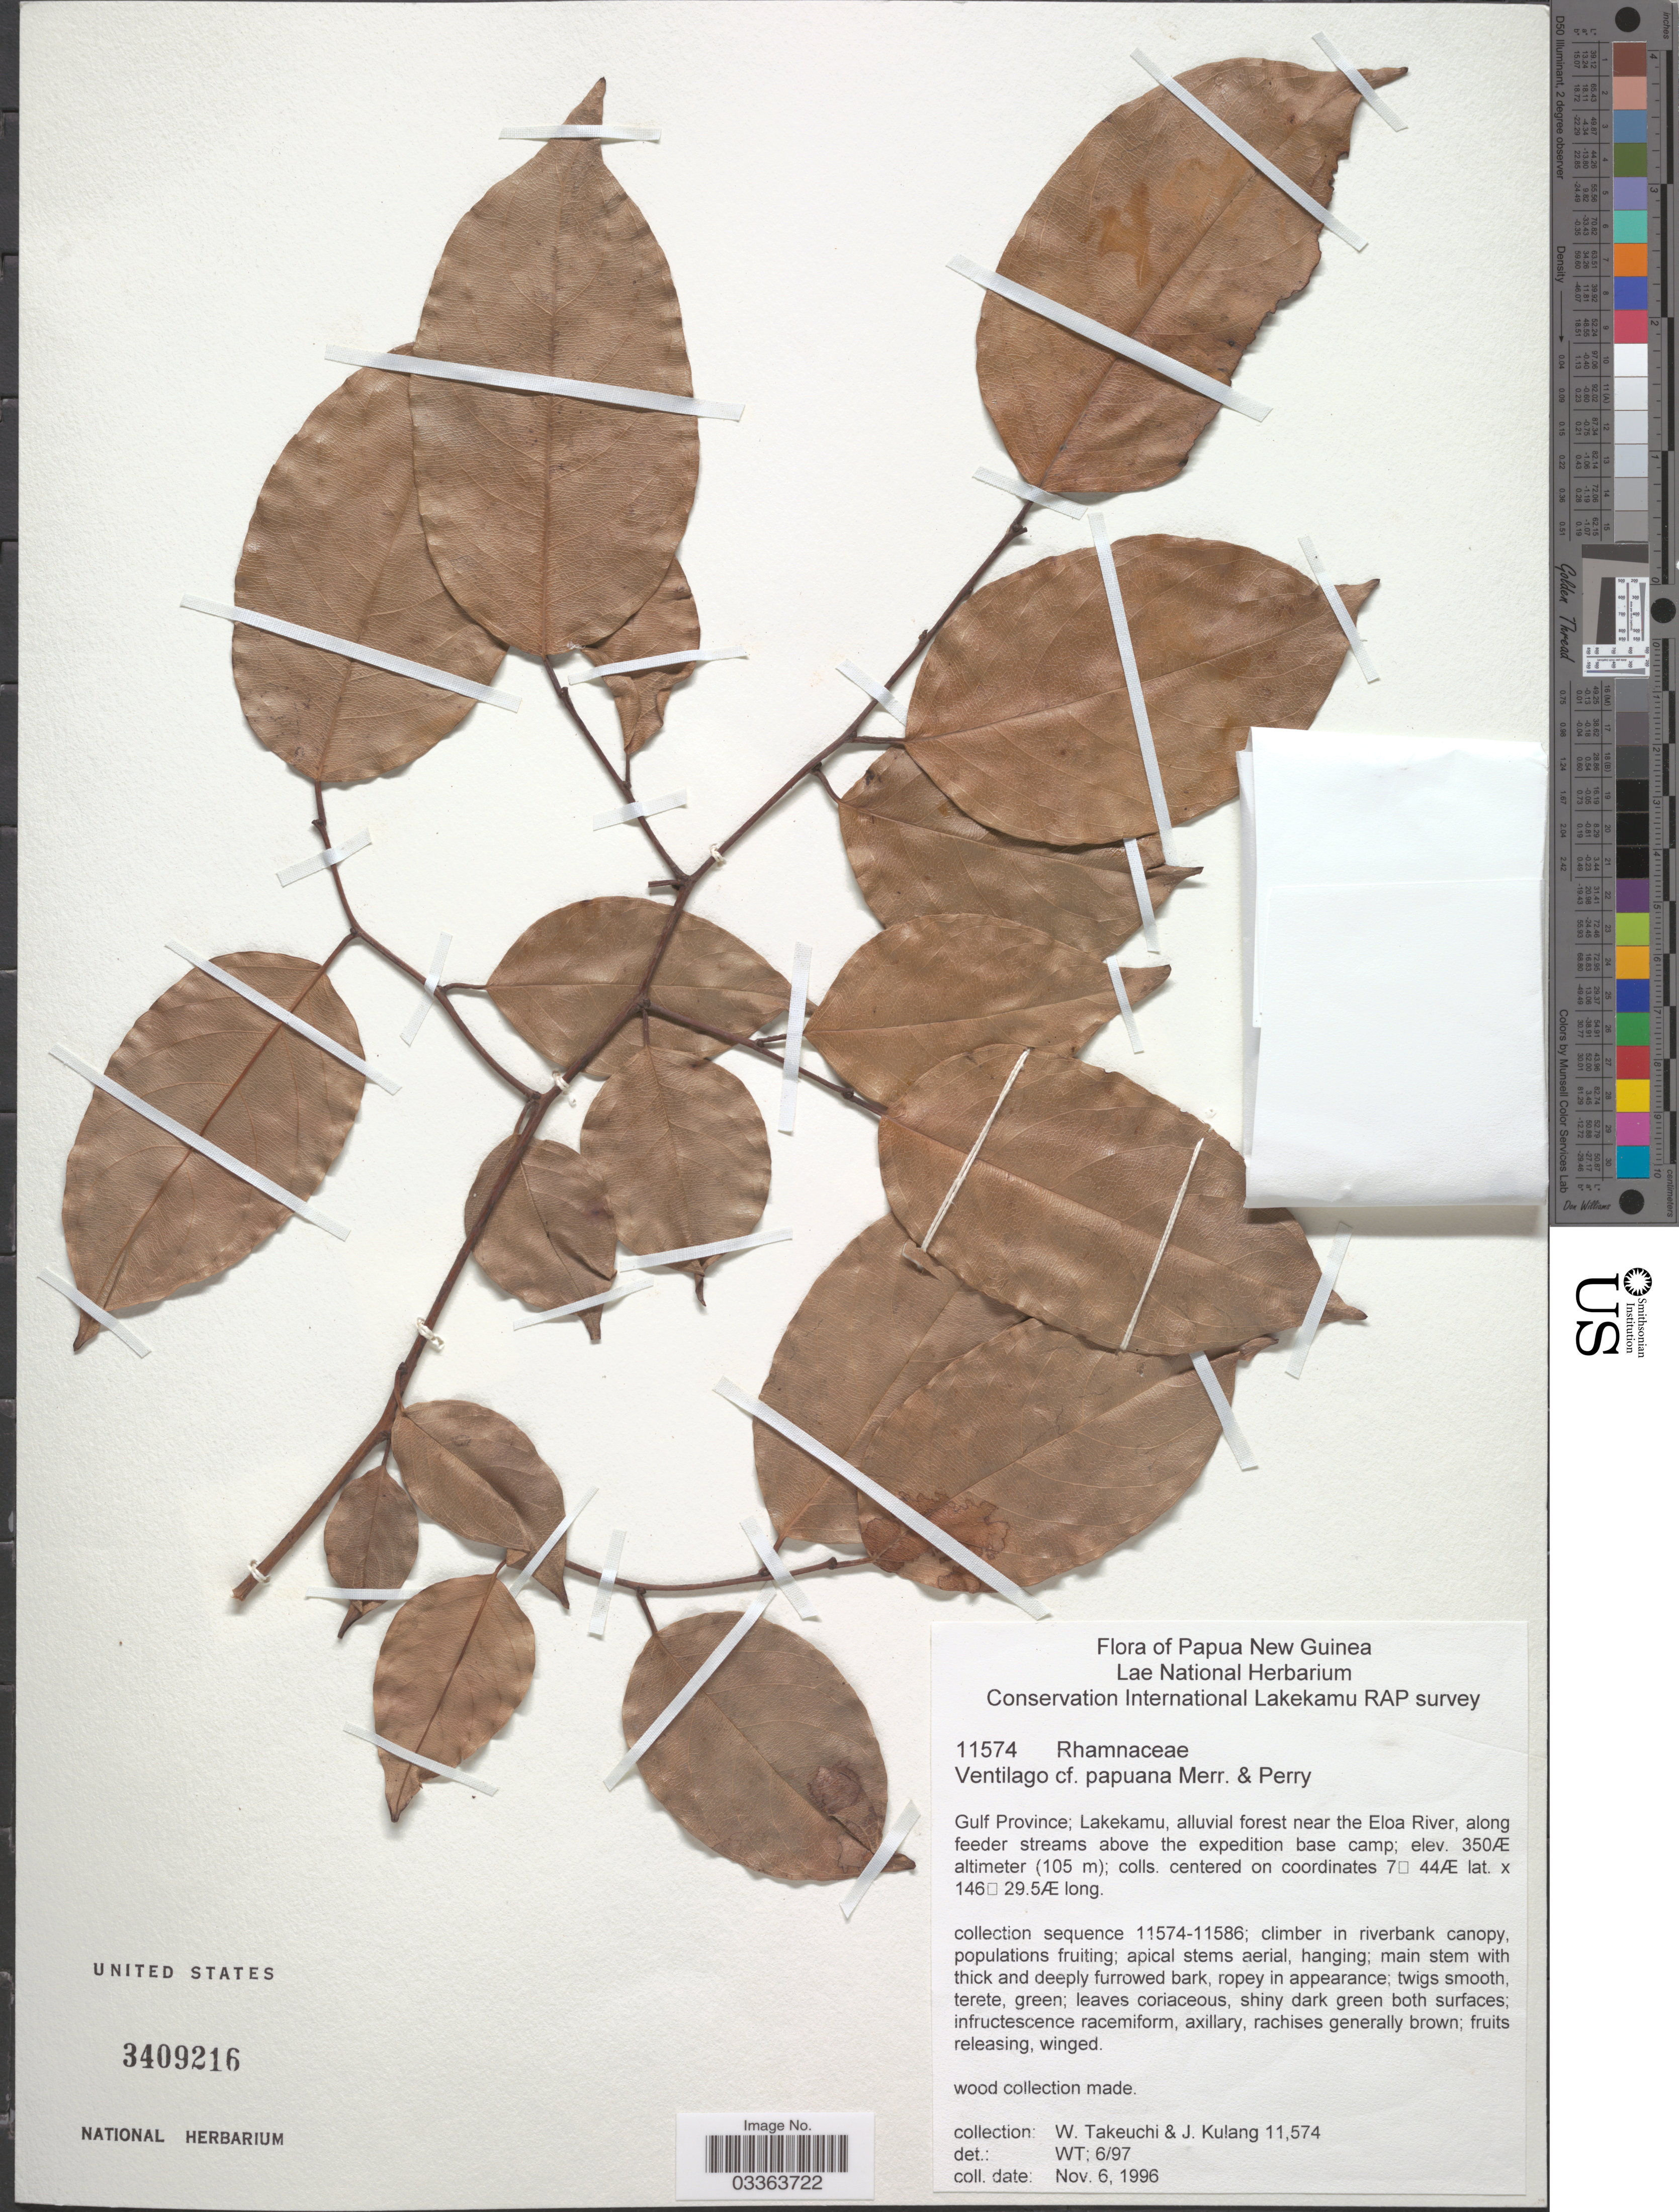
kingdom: Plantae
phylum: Tracheophyta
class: Magnoliopsida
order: Rosales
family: Rhamnaceae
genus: Ventilago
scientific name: Ventilago papuana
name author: Merr. & L.M. Perry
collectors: W. Takeuchi & J. Kulang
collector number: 11574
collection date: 1996-11-06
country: Papua New Guinea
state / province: Gulf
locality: Lakekamu, alluvial forest near the Eloa River, along feeder streams above the expedition base camp.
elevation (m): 105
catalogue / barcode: US 3409216